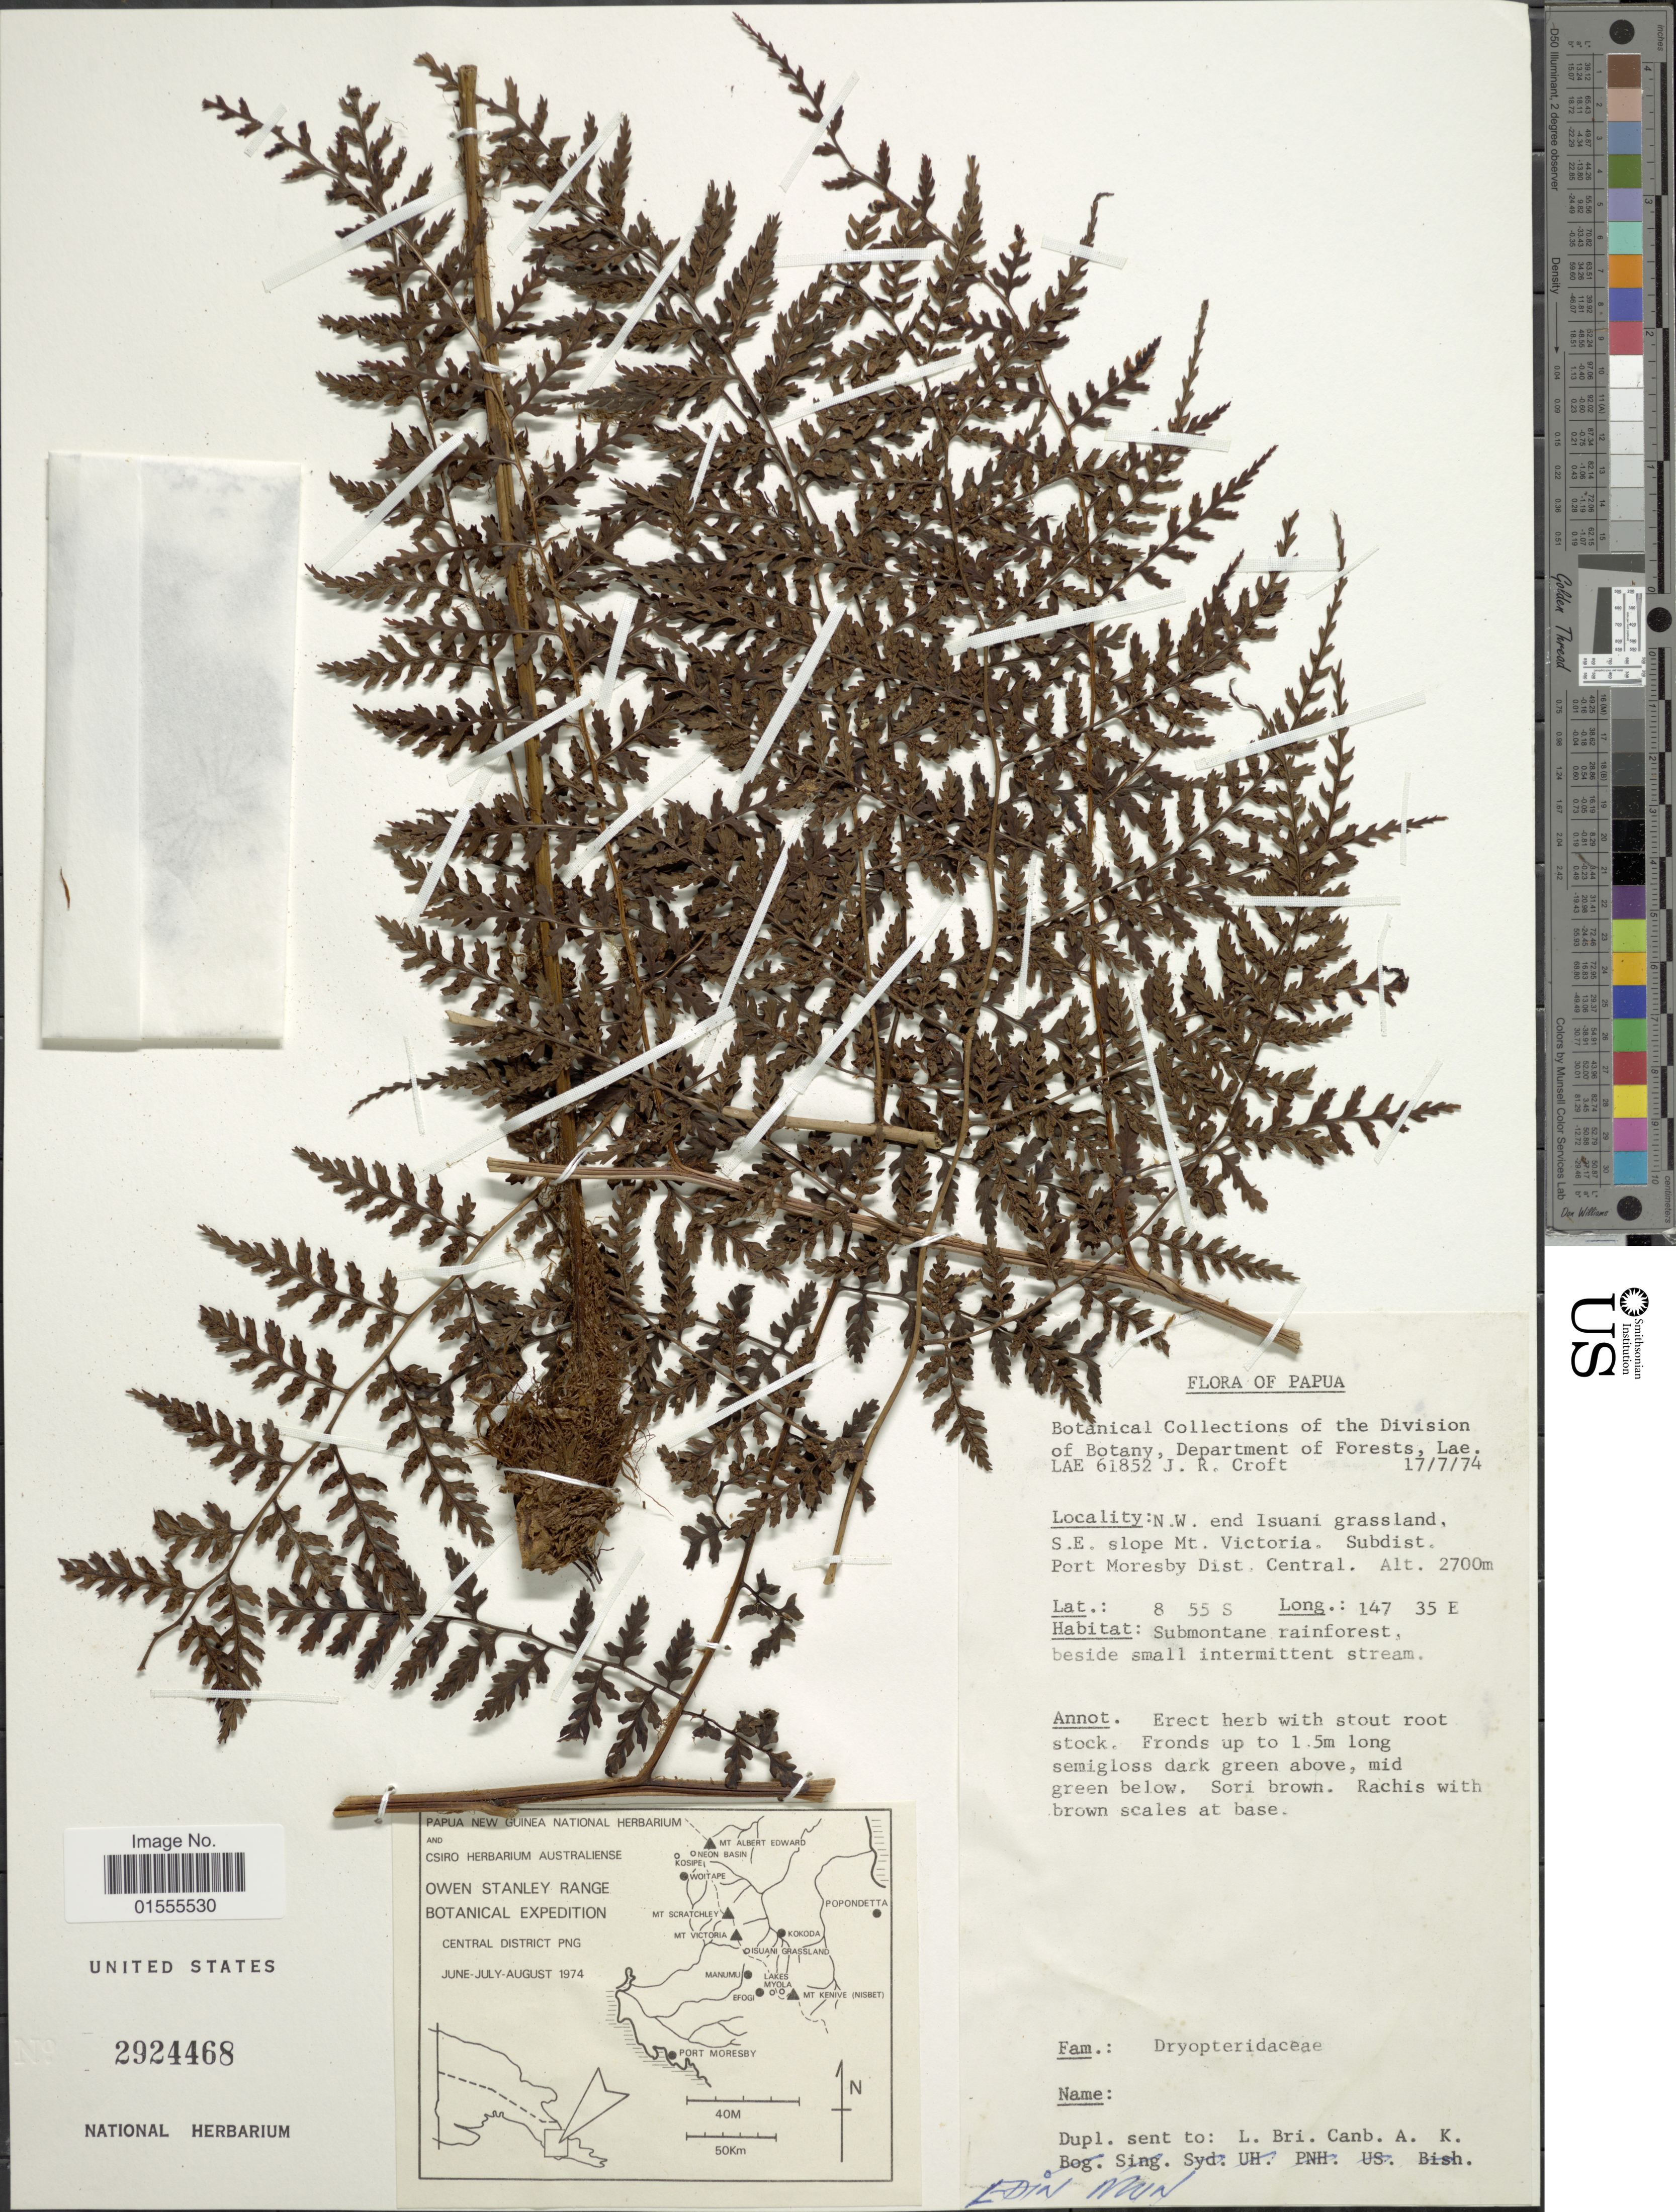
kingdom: Plantae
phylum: Tracheophyta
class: Polypodiopsida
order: Polypodiales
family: Dryopteridaceae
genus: Dryopteris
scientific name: Dryopteris sp.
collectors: J. R. Croft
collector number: LAE 61852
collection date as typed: Transcribed d/m/y: 17/7/74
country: Papua New Guinea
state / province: Central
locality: N.W. end Isuani grassland, S.E. slope Mt. Victoria. Subdist. Port Moresby Dist. Central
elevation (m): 2700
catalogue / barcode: US 2924468